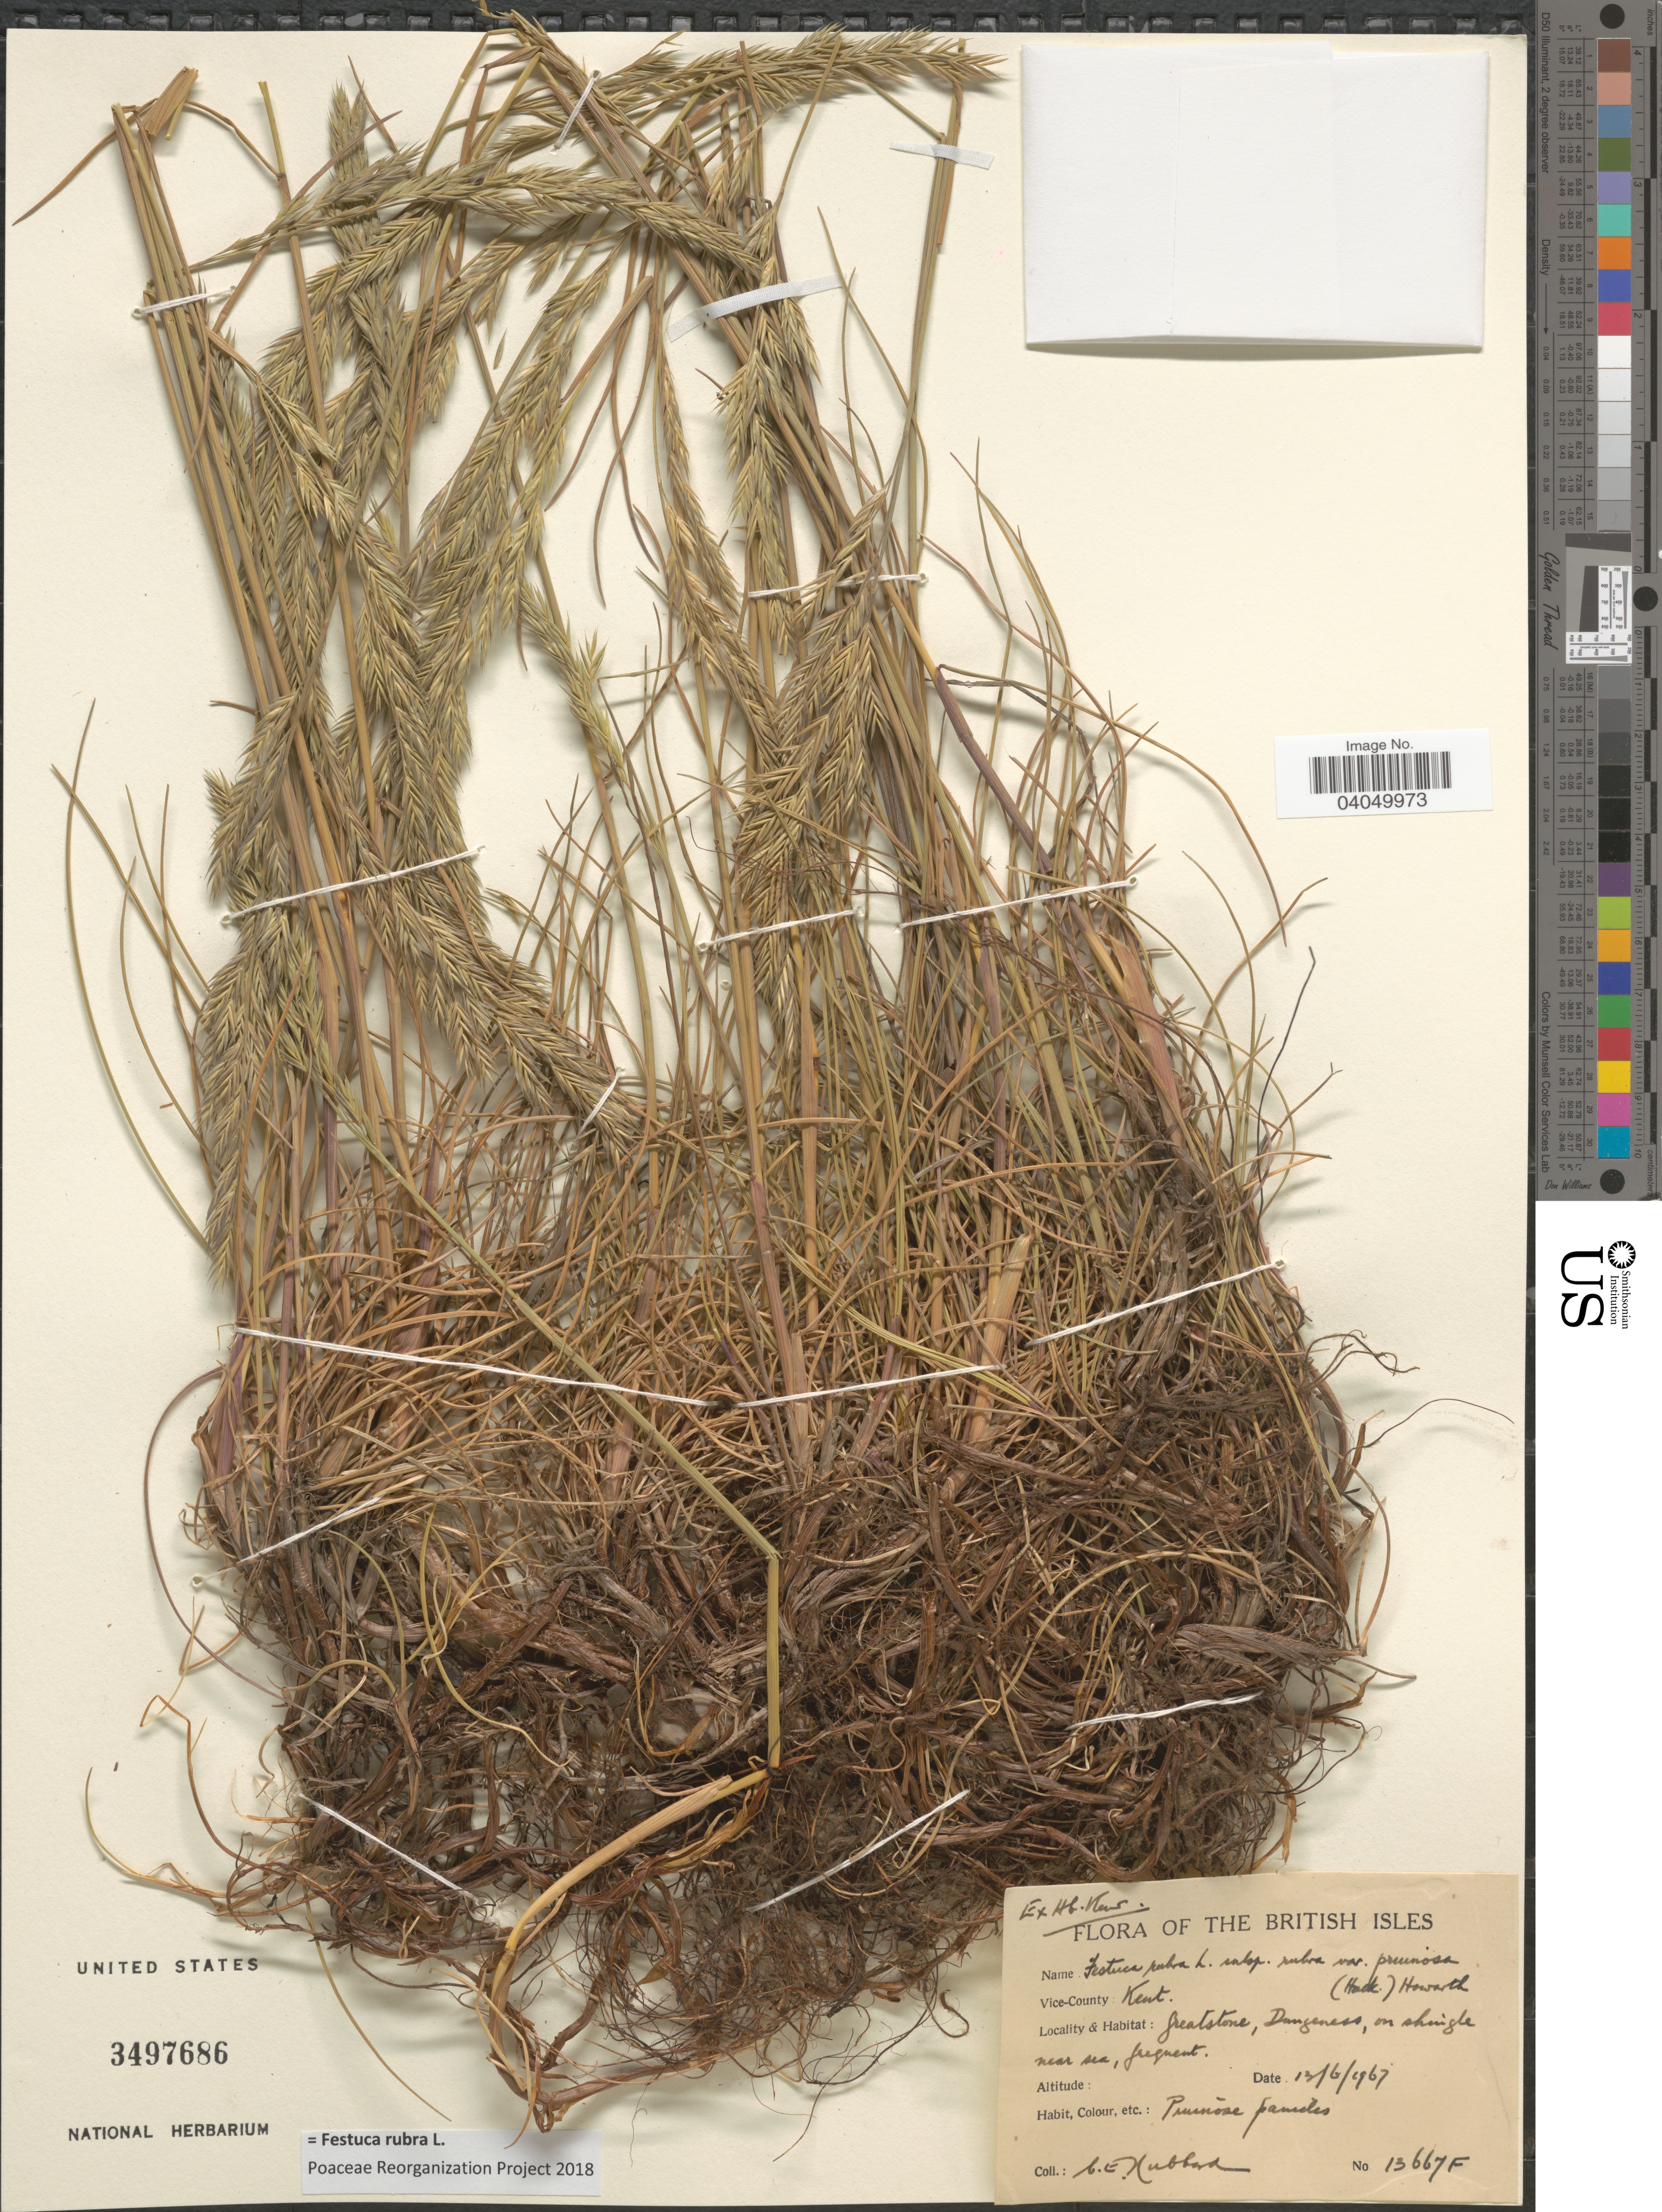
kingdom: Plantae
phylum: Tracheophyta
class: Liliopsida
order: Poales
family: Poaceae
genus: Festuca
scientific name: Festuca rubra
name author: L.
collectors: C. E. Hubbard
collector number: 13667F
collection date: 1967-06-13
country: United Kingdom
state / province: England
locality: British Isles. Vice-County: Kent. Greatstone, Dungeness, on shingle near sea.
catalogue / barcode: US 3497686